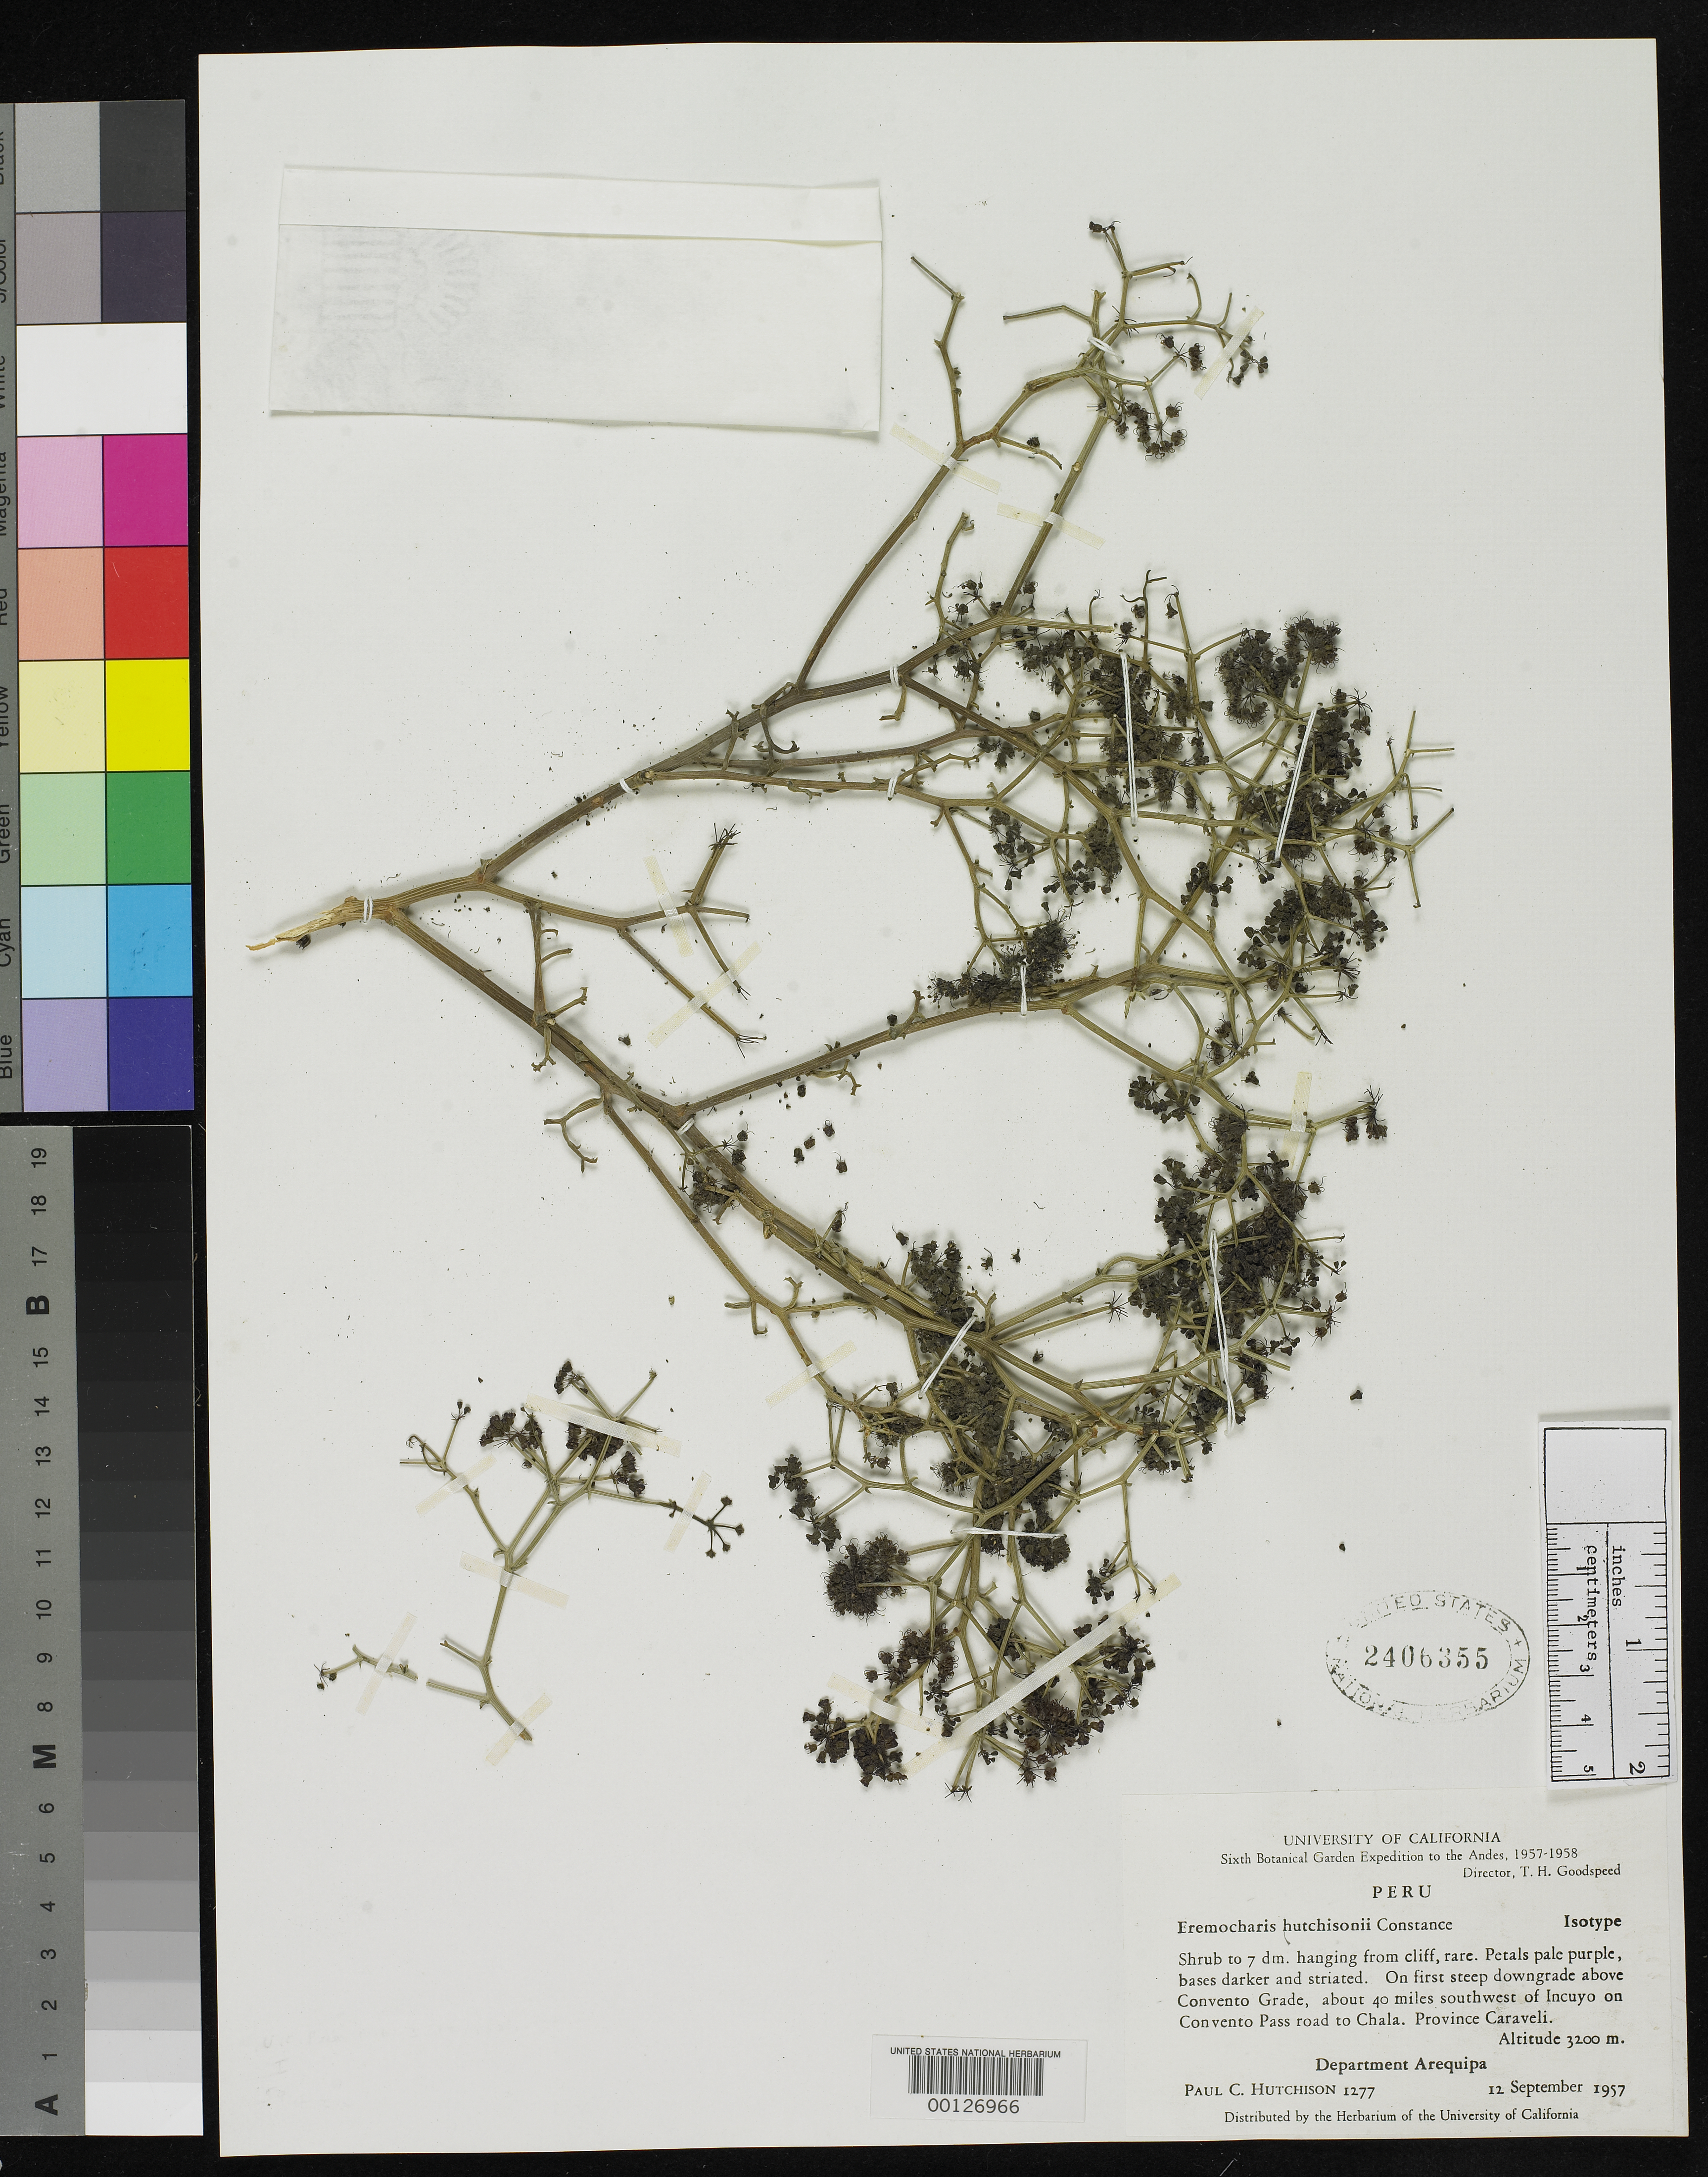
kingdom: Plantae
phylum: Tracheophyta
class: Magnoliopsida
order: Apiales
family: Apiaceae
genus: Eremocharis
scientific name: Eremocharis hutchisonii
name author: Mathias & Constance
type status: Isotype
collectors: P. C. Hutchison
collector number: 1277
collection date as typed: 12 Sep 1957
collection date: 1957-09-12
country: Peru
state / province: Arequipa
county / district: Caravelí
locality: Incuyo - Chala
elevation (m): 3300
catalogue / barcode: US 2406355